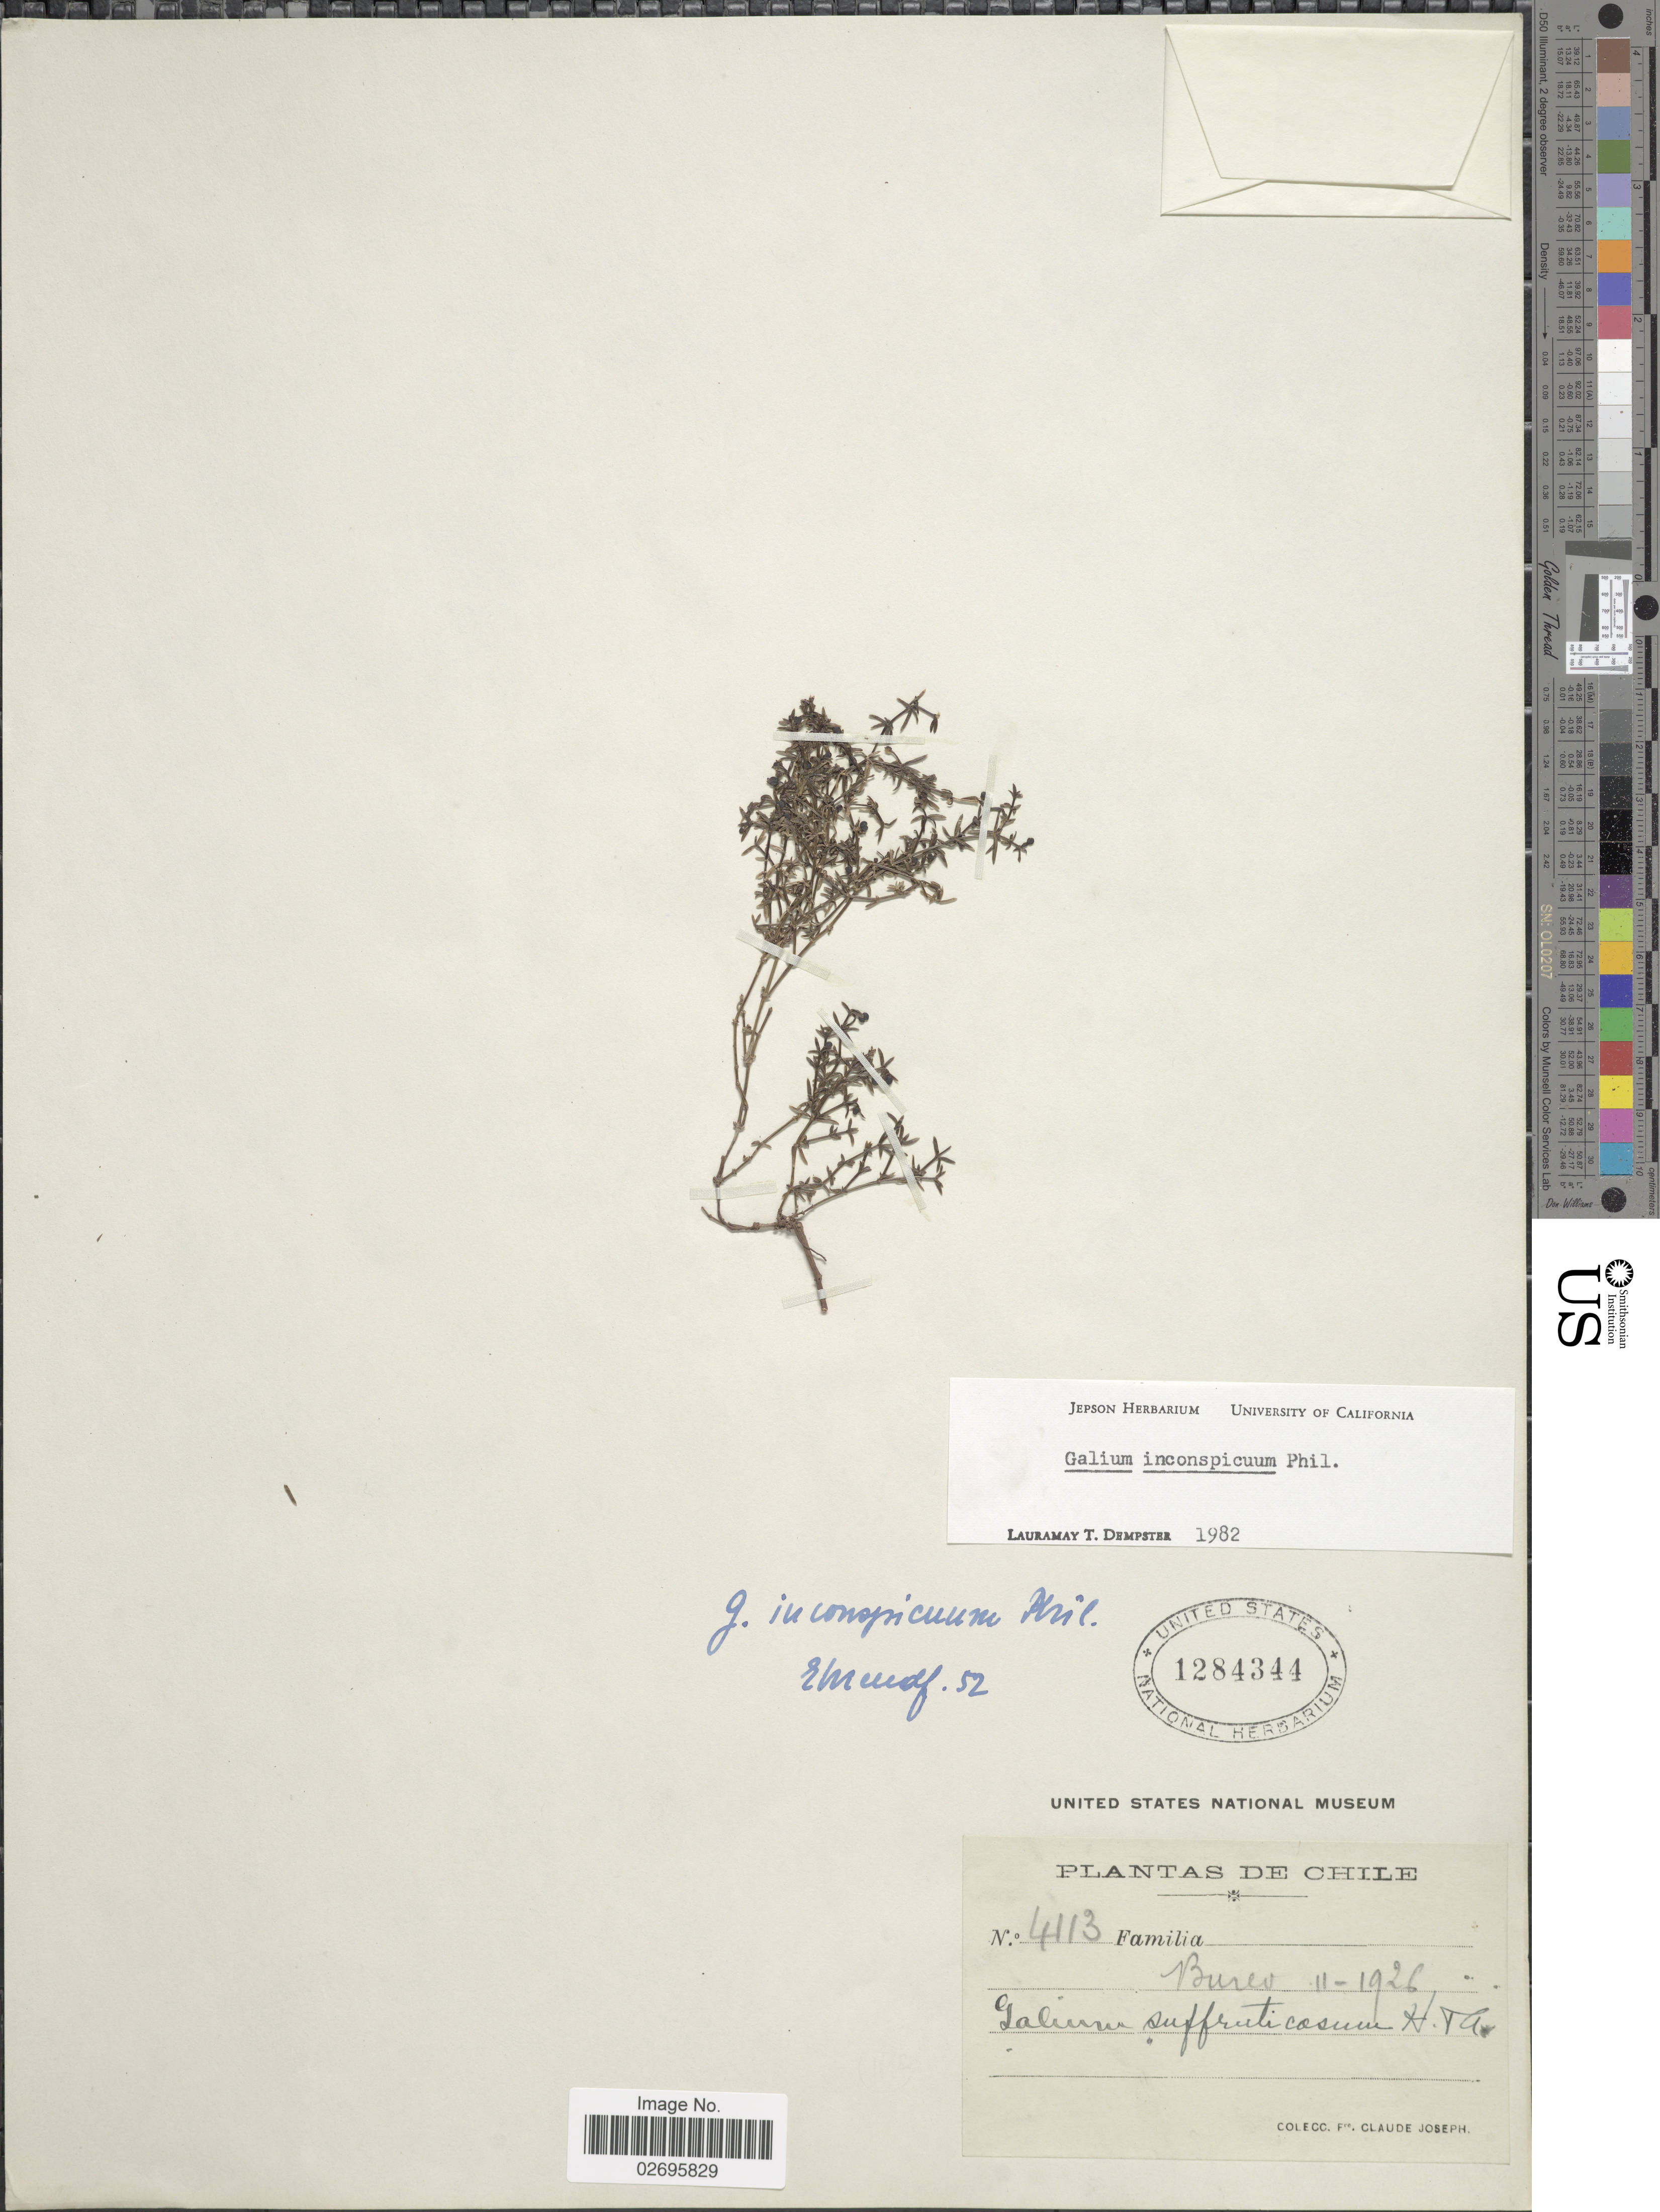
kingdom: Plantae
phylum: Tracheophyta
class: Magnoliopsida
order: Gentianales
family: Rubiaceae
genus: Galium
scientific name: Galium inconspicuum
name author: Phil.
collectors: Bro. Claude-Joseph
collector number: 4113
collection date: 1926-11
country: Chile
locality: Bureo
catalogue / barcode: US 1284344